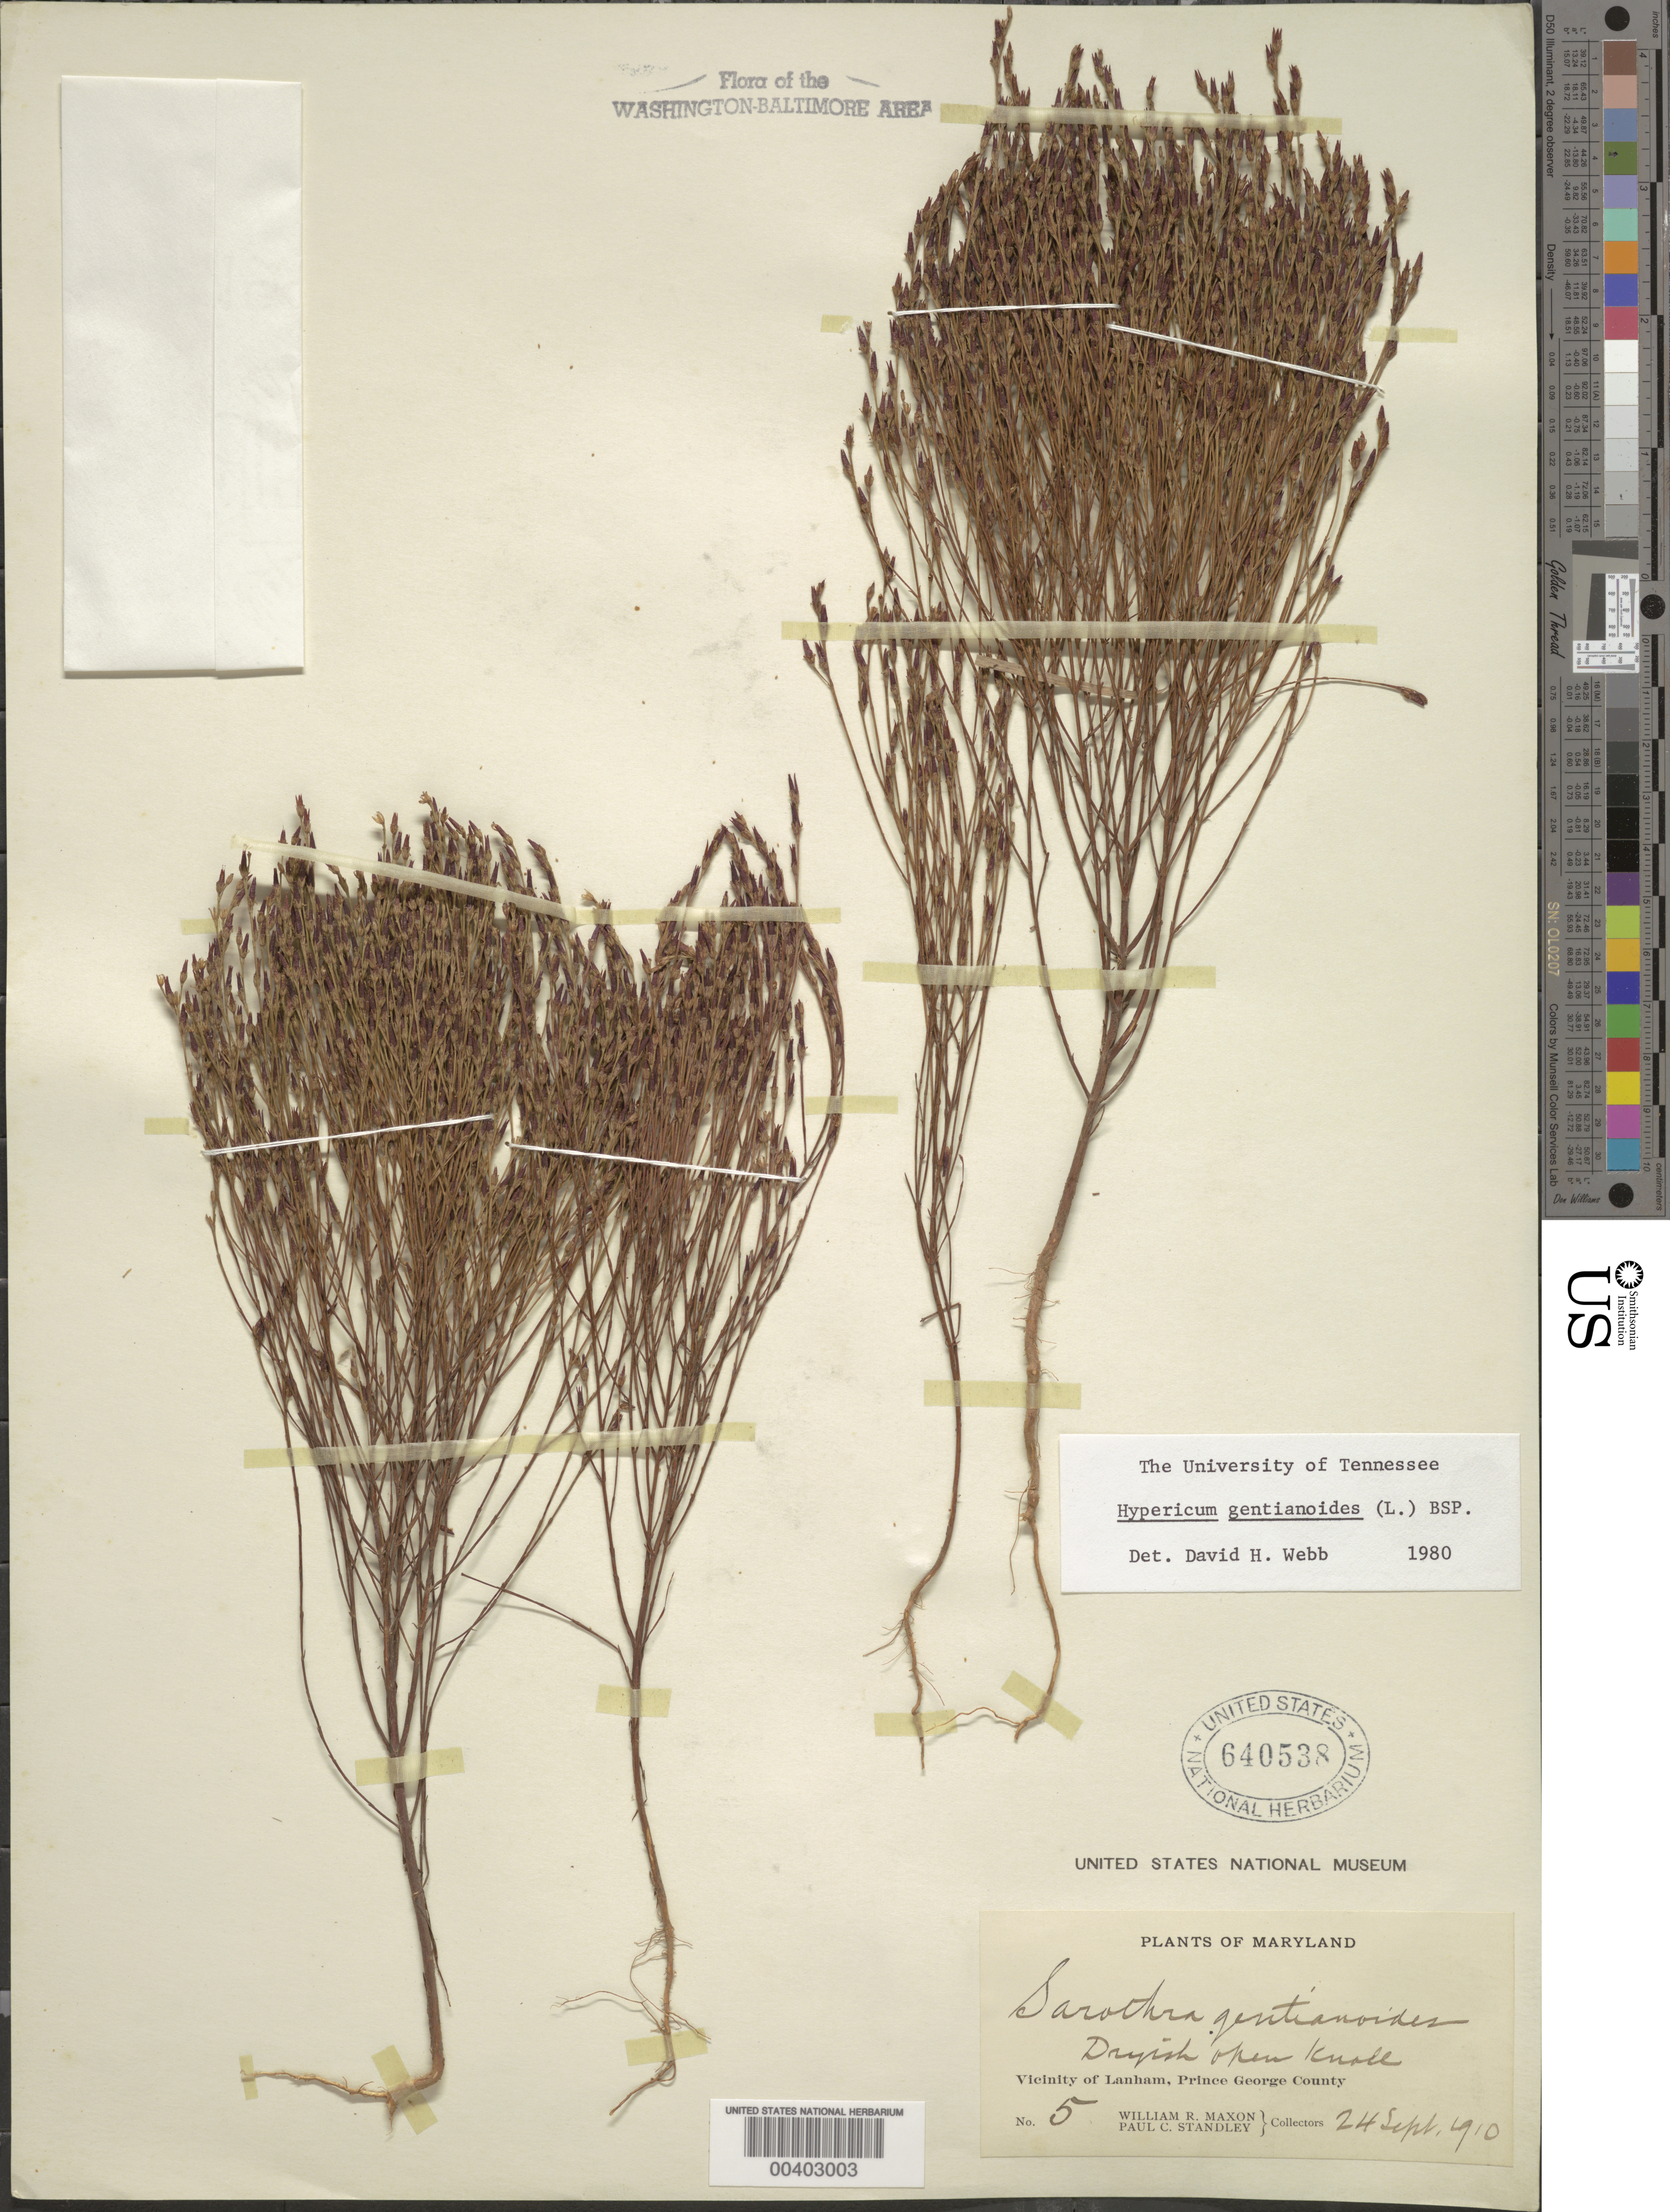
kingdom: Plantae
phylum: Tracheophyta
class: Magnoliopsida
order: Malpighiales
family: Hypericaceae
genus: Hypericum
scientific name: Hypericum gentianoides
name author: (L.) Britton, Stearns & Poggenb.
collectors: W. R. Maxon & P. C. Standley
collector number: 5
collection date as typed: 24 Sep 1910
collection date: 1910-09-24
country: United States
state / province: Maryland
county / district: Prince George's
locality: Lanham vicinity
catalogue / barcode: US 640538